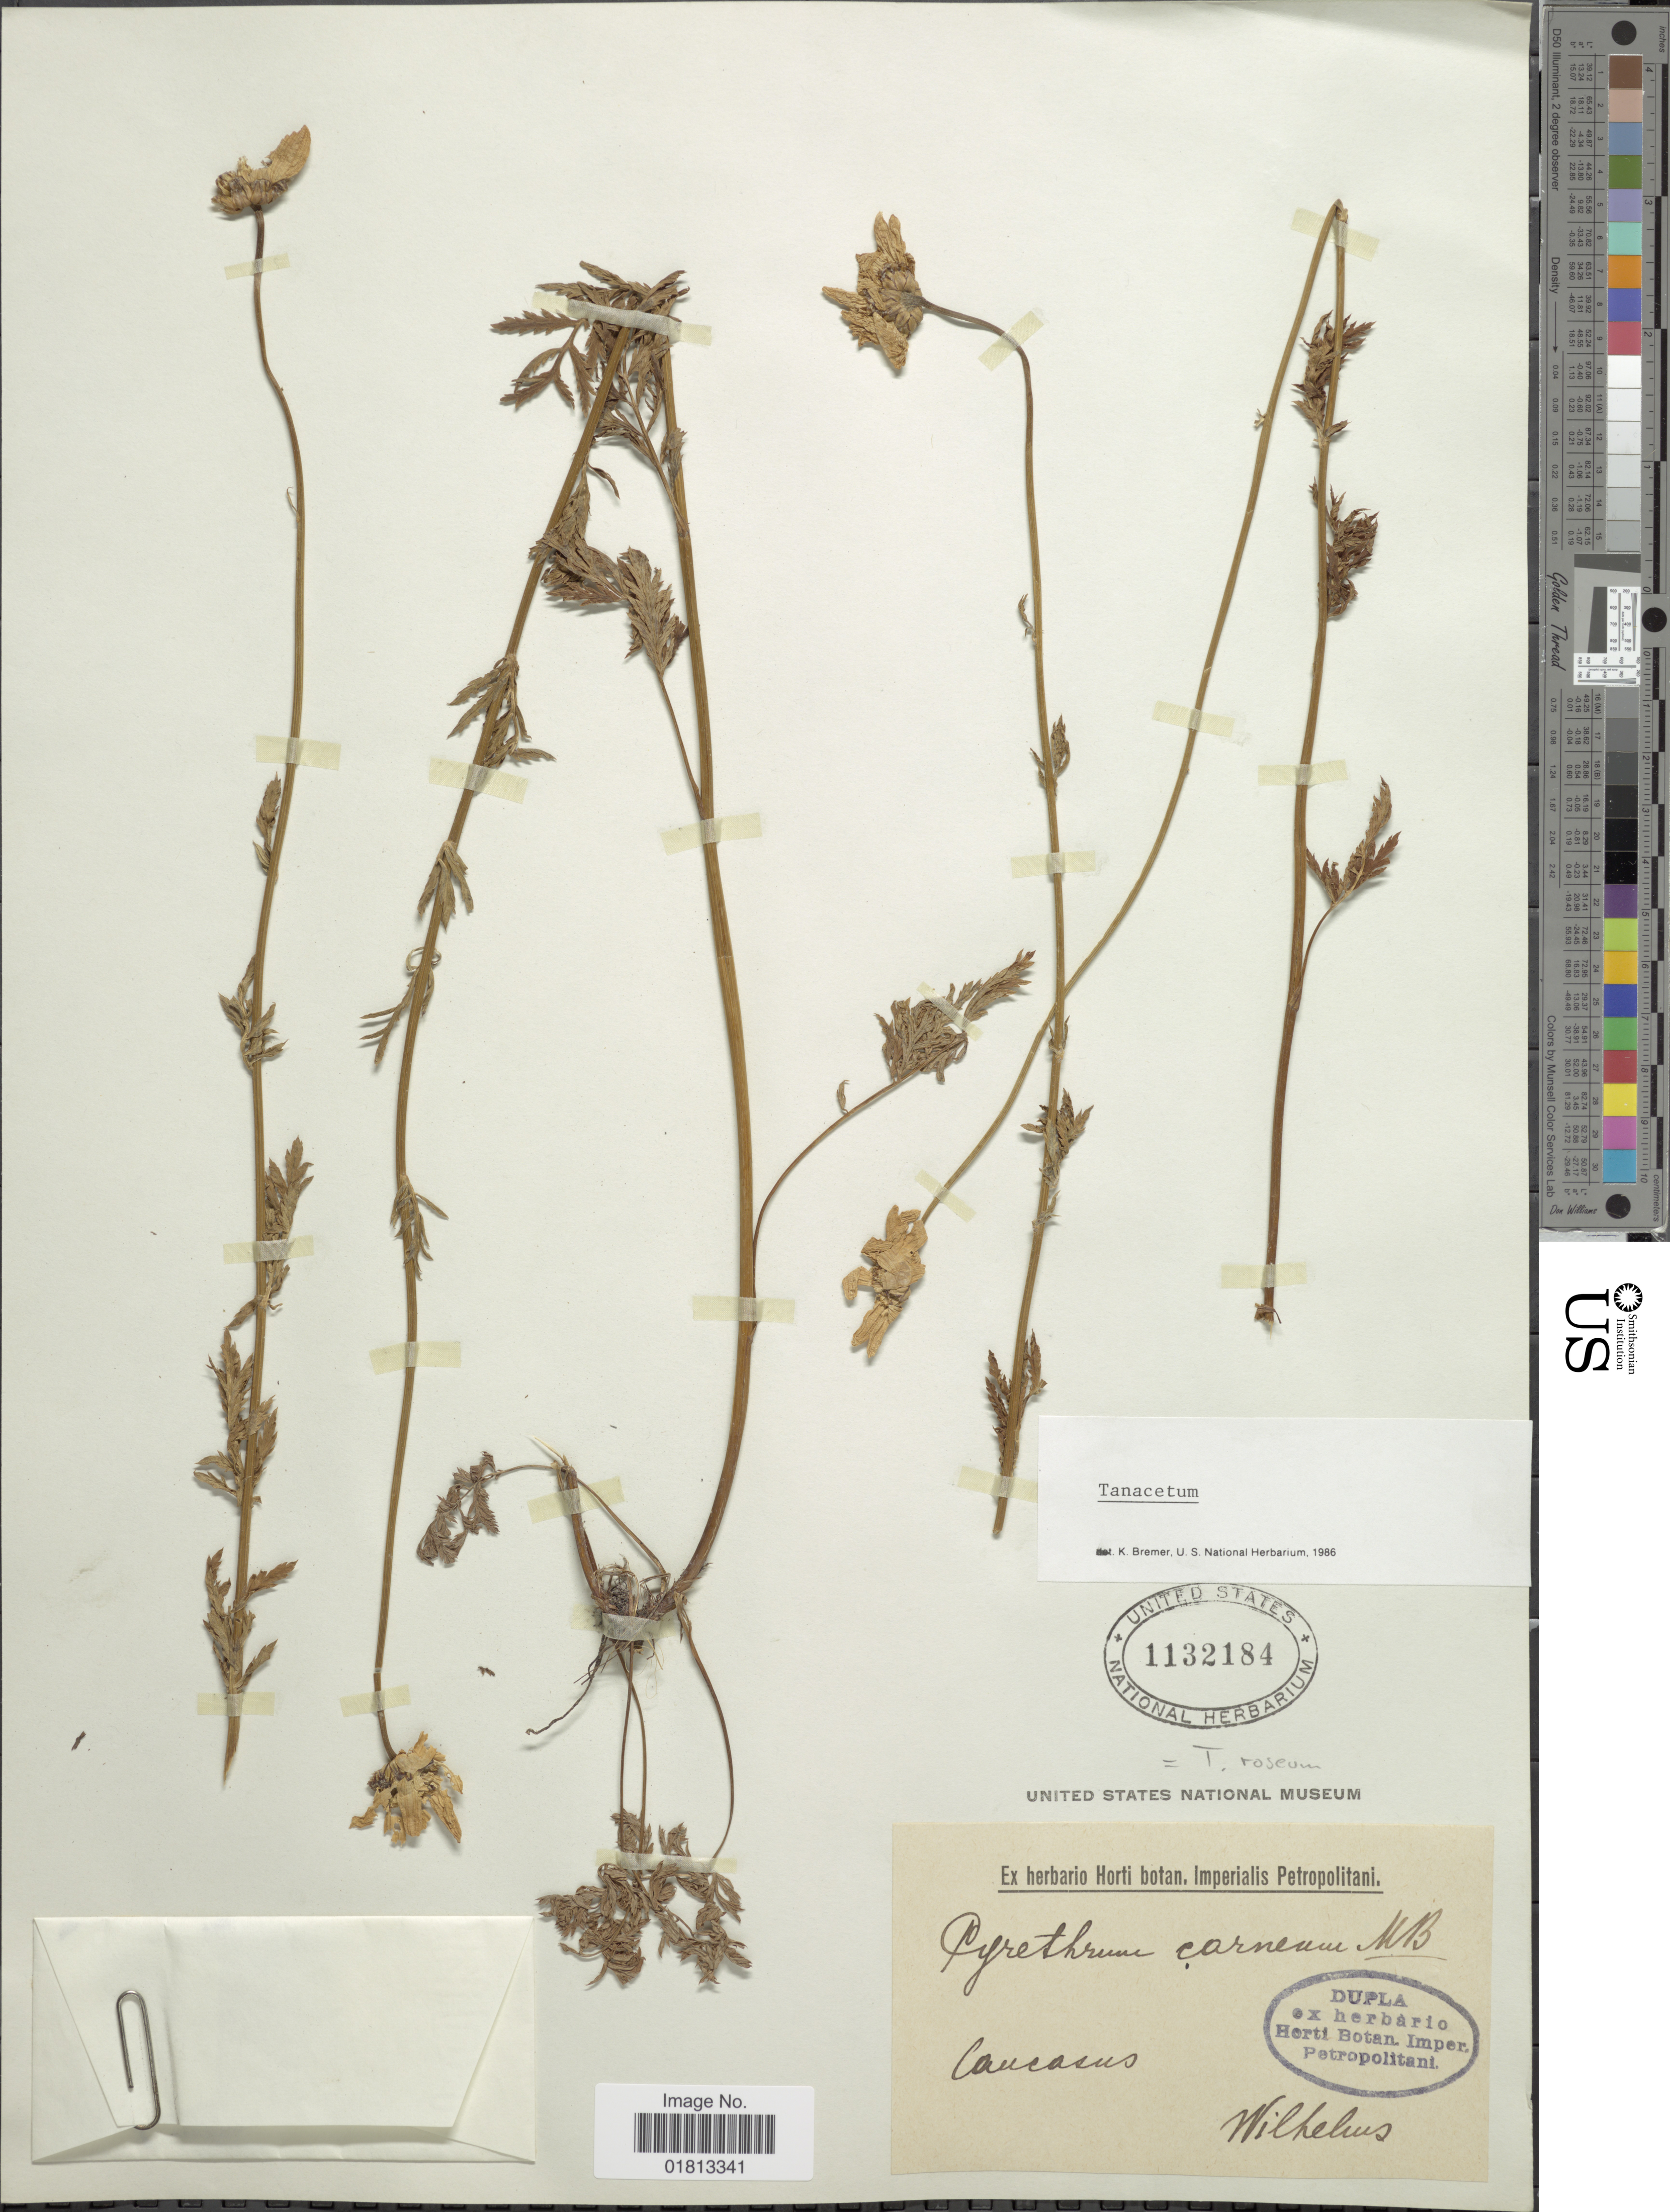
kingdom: Plantae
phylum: Tracheophyta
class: Magnoliopsida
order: Asterales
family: Asteraceae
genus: Tanacetum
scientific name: Tanacetum roseum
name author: Sch. Bip.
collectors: C. Wilhelms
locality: Caucasus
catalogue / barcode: US 1132184